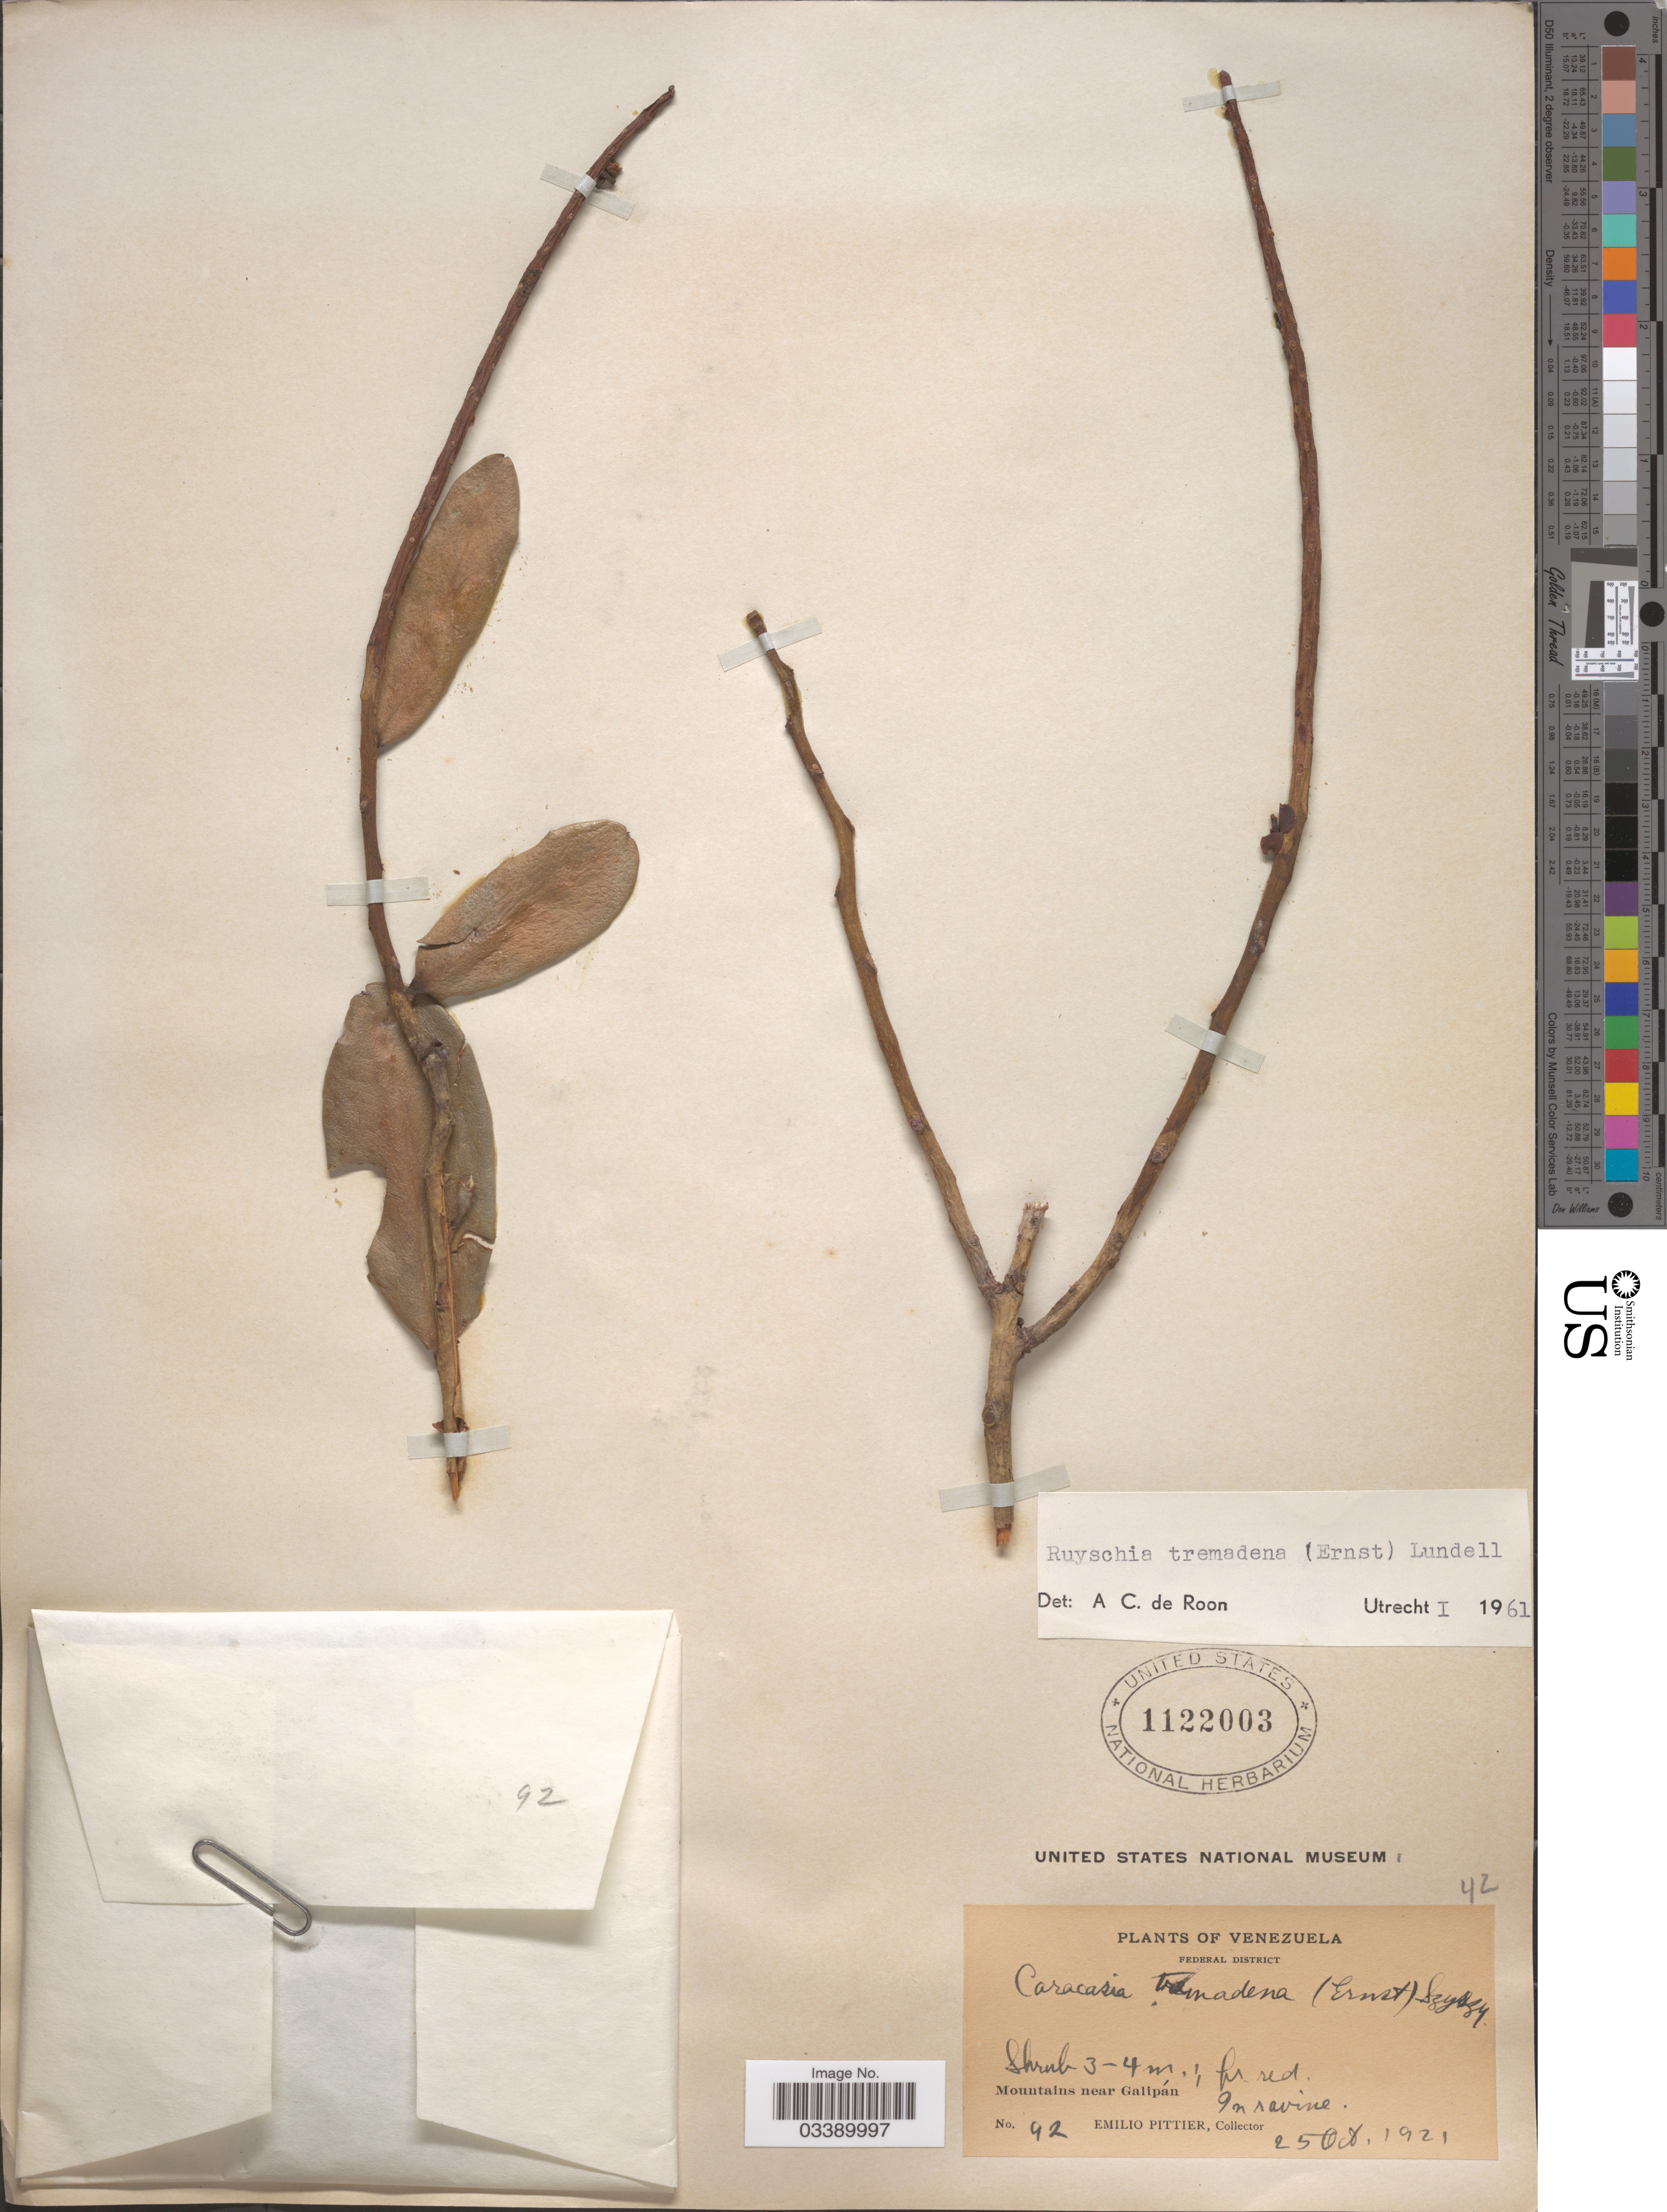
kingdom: Plantae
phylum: Tracheophyta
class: Magnoliopsida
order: Ericales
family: Marcgraviaceae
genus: Ruyschia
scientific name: Ruyschia tremadena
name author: (Ernst) Lundell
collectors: E. Pittier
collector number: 92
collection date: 1921-10-25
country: Venezuela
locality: Federal District. Mountains near Galipán. In ravine.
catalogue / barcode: US 1122003